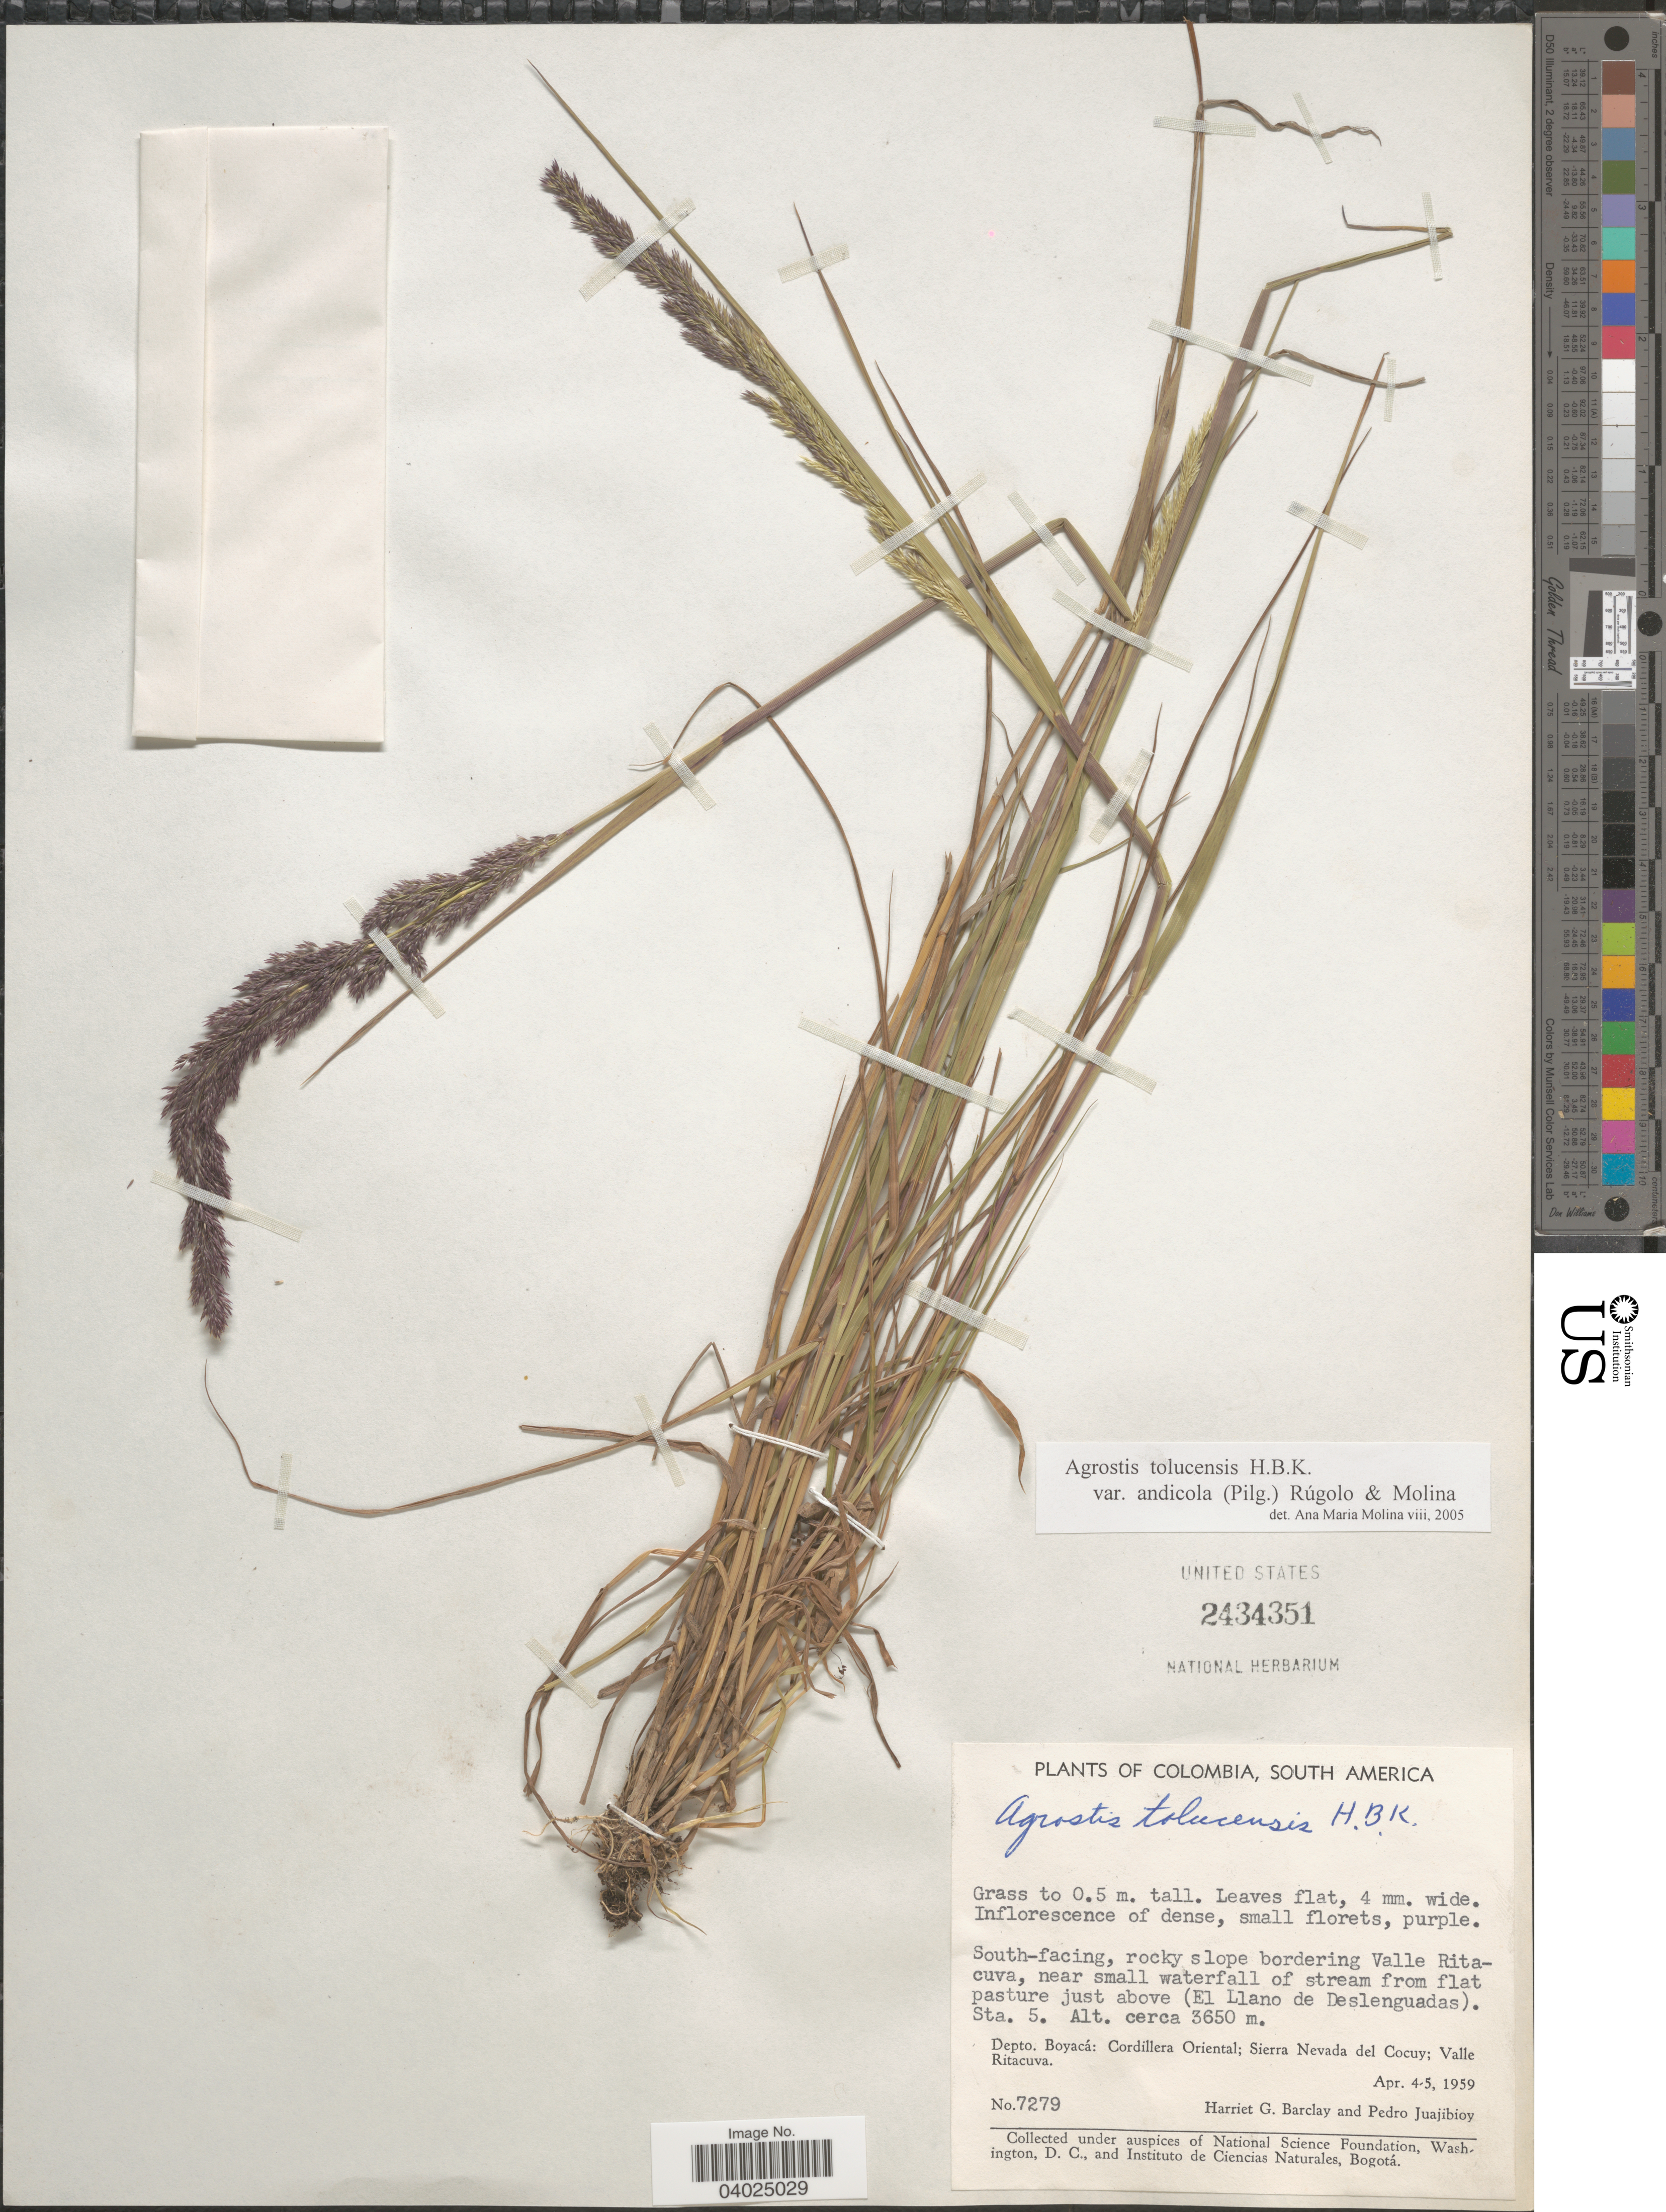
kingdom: Plantae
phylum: Tracheophyta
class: Liliopsida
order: Poales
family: Poaceae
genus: Agrostis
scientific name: Agrostis tolucensis var. andicola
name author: (Pilg.) Rúgolo & A.M. Molina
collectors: H. G. Barclay & P. Juajibioy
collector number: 7279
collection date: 1959-04-04/1959-04-05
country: Colombia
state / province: Boyacá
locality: South-facing, rocky slope bordering Valle Ritacuva, near small waterfall of stream from flat pasture just above (El Llano de Deslenguadas). Sta. 5. Depto. Boyacá: Cordillera Oriental; Sierra Nevada del Cocuy; Valle Ritacuva.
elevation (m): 3650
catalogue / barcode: US 2434351